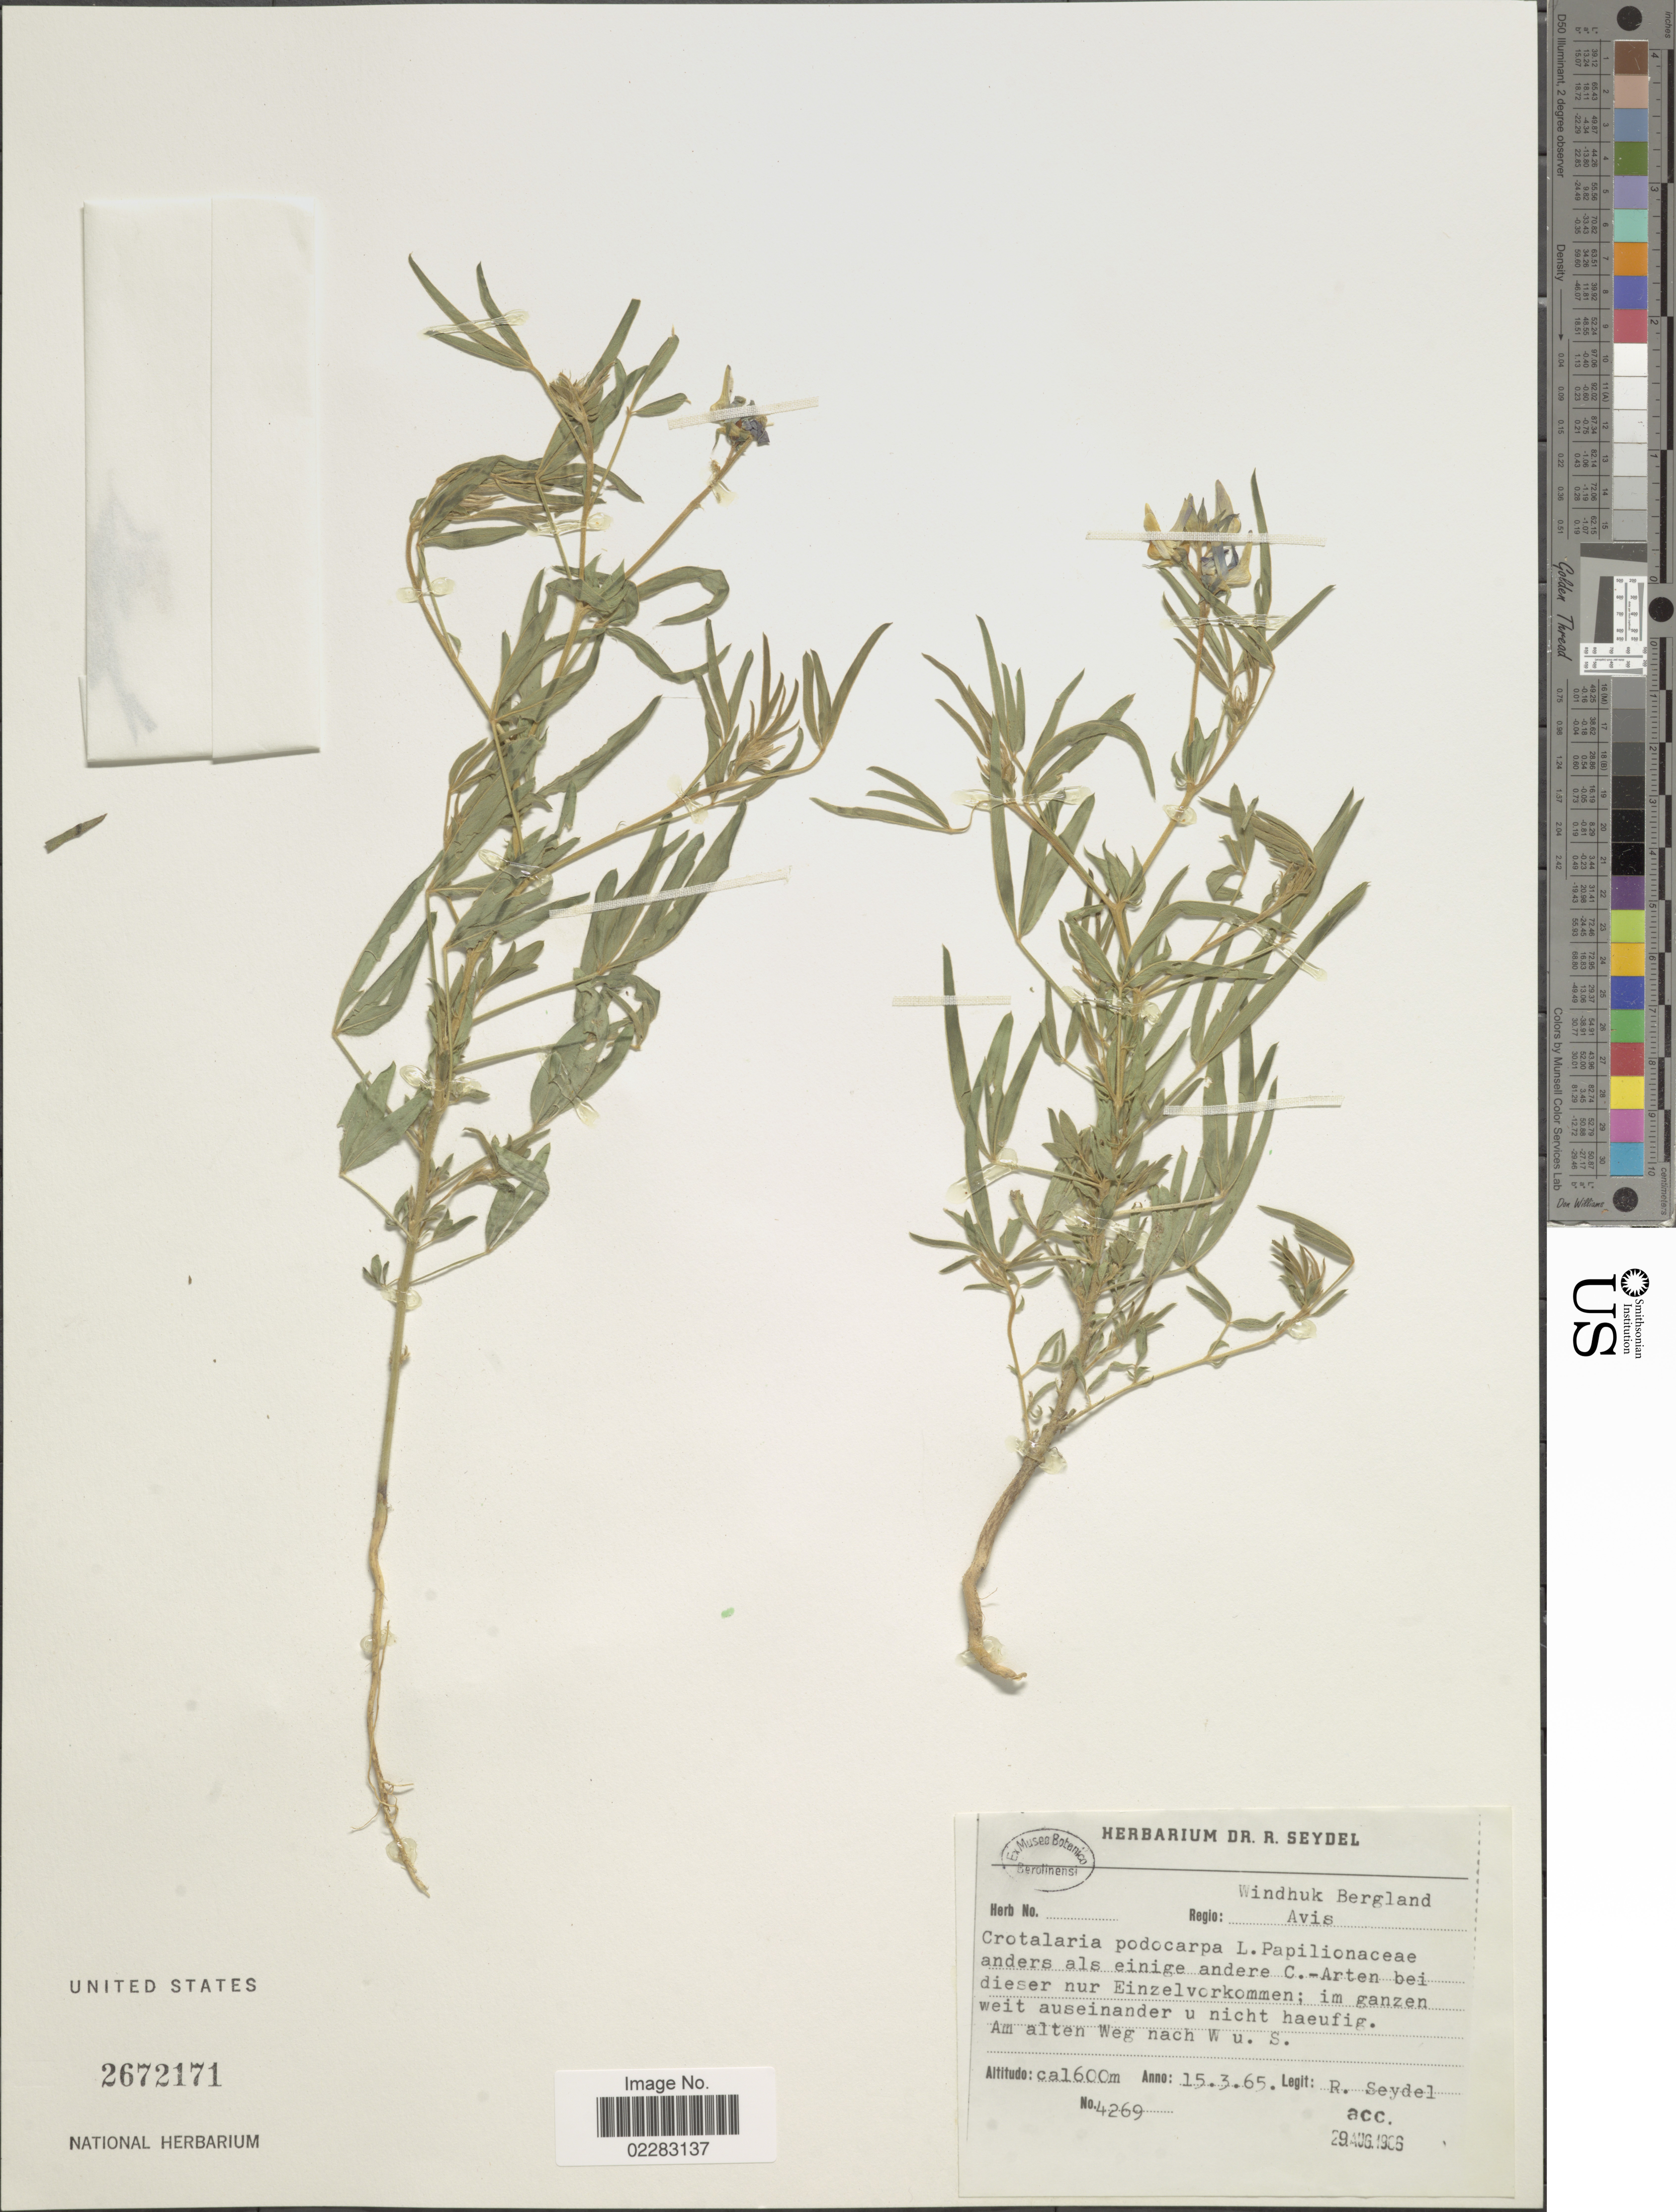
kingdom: Plantae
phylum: Tracheophyta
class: Magnoliopsida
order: Fabales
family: Fabaceae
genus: Crotalaria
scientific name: Crotalaria podocarpa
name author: DC.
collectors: R. Seydel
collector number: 4269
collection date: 1906-08-29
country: Namibia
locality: Windhuk Bergland, Regio Avis, Am alten Weg nach W u. S.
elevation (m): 1600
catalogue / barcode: US 2672171